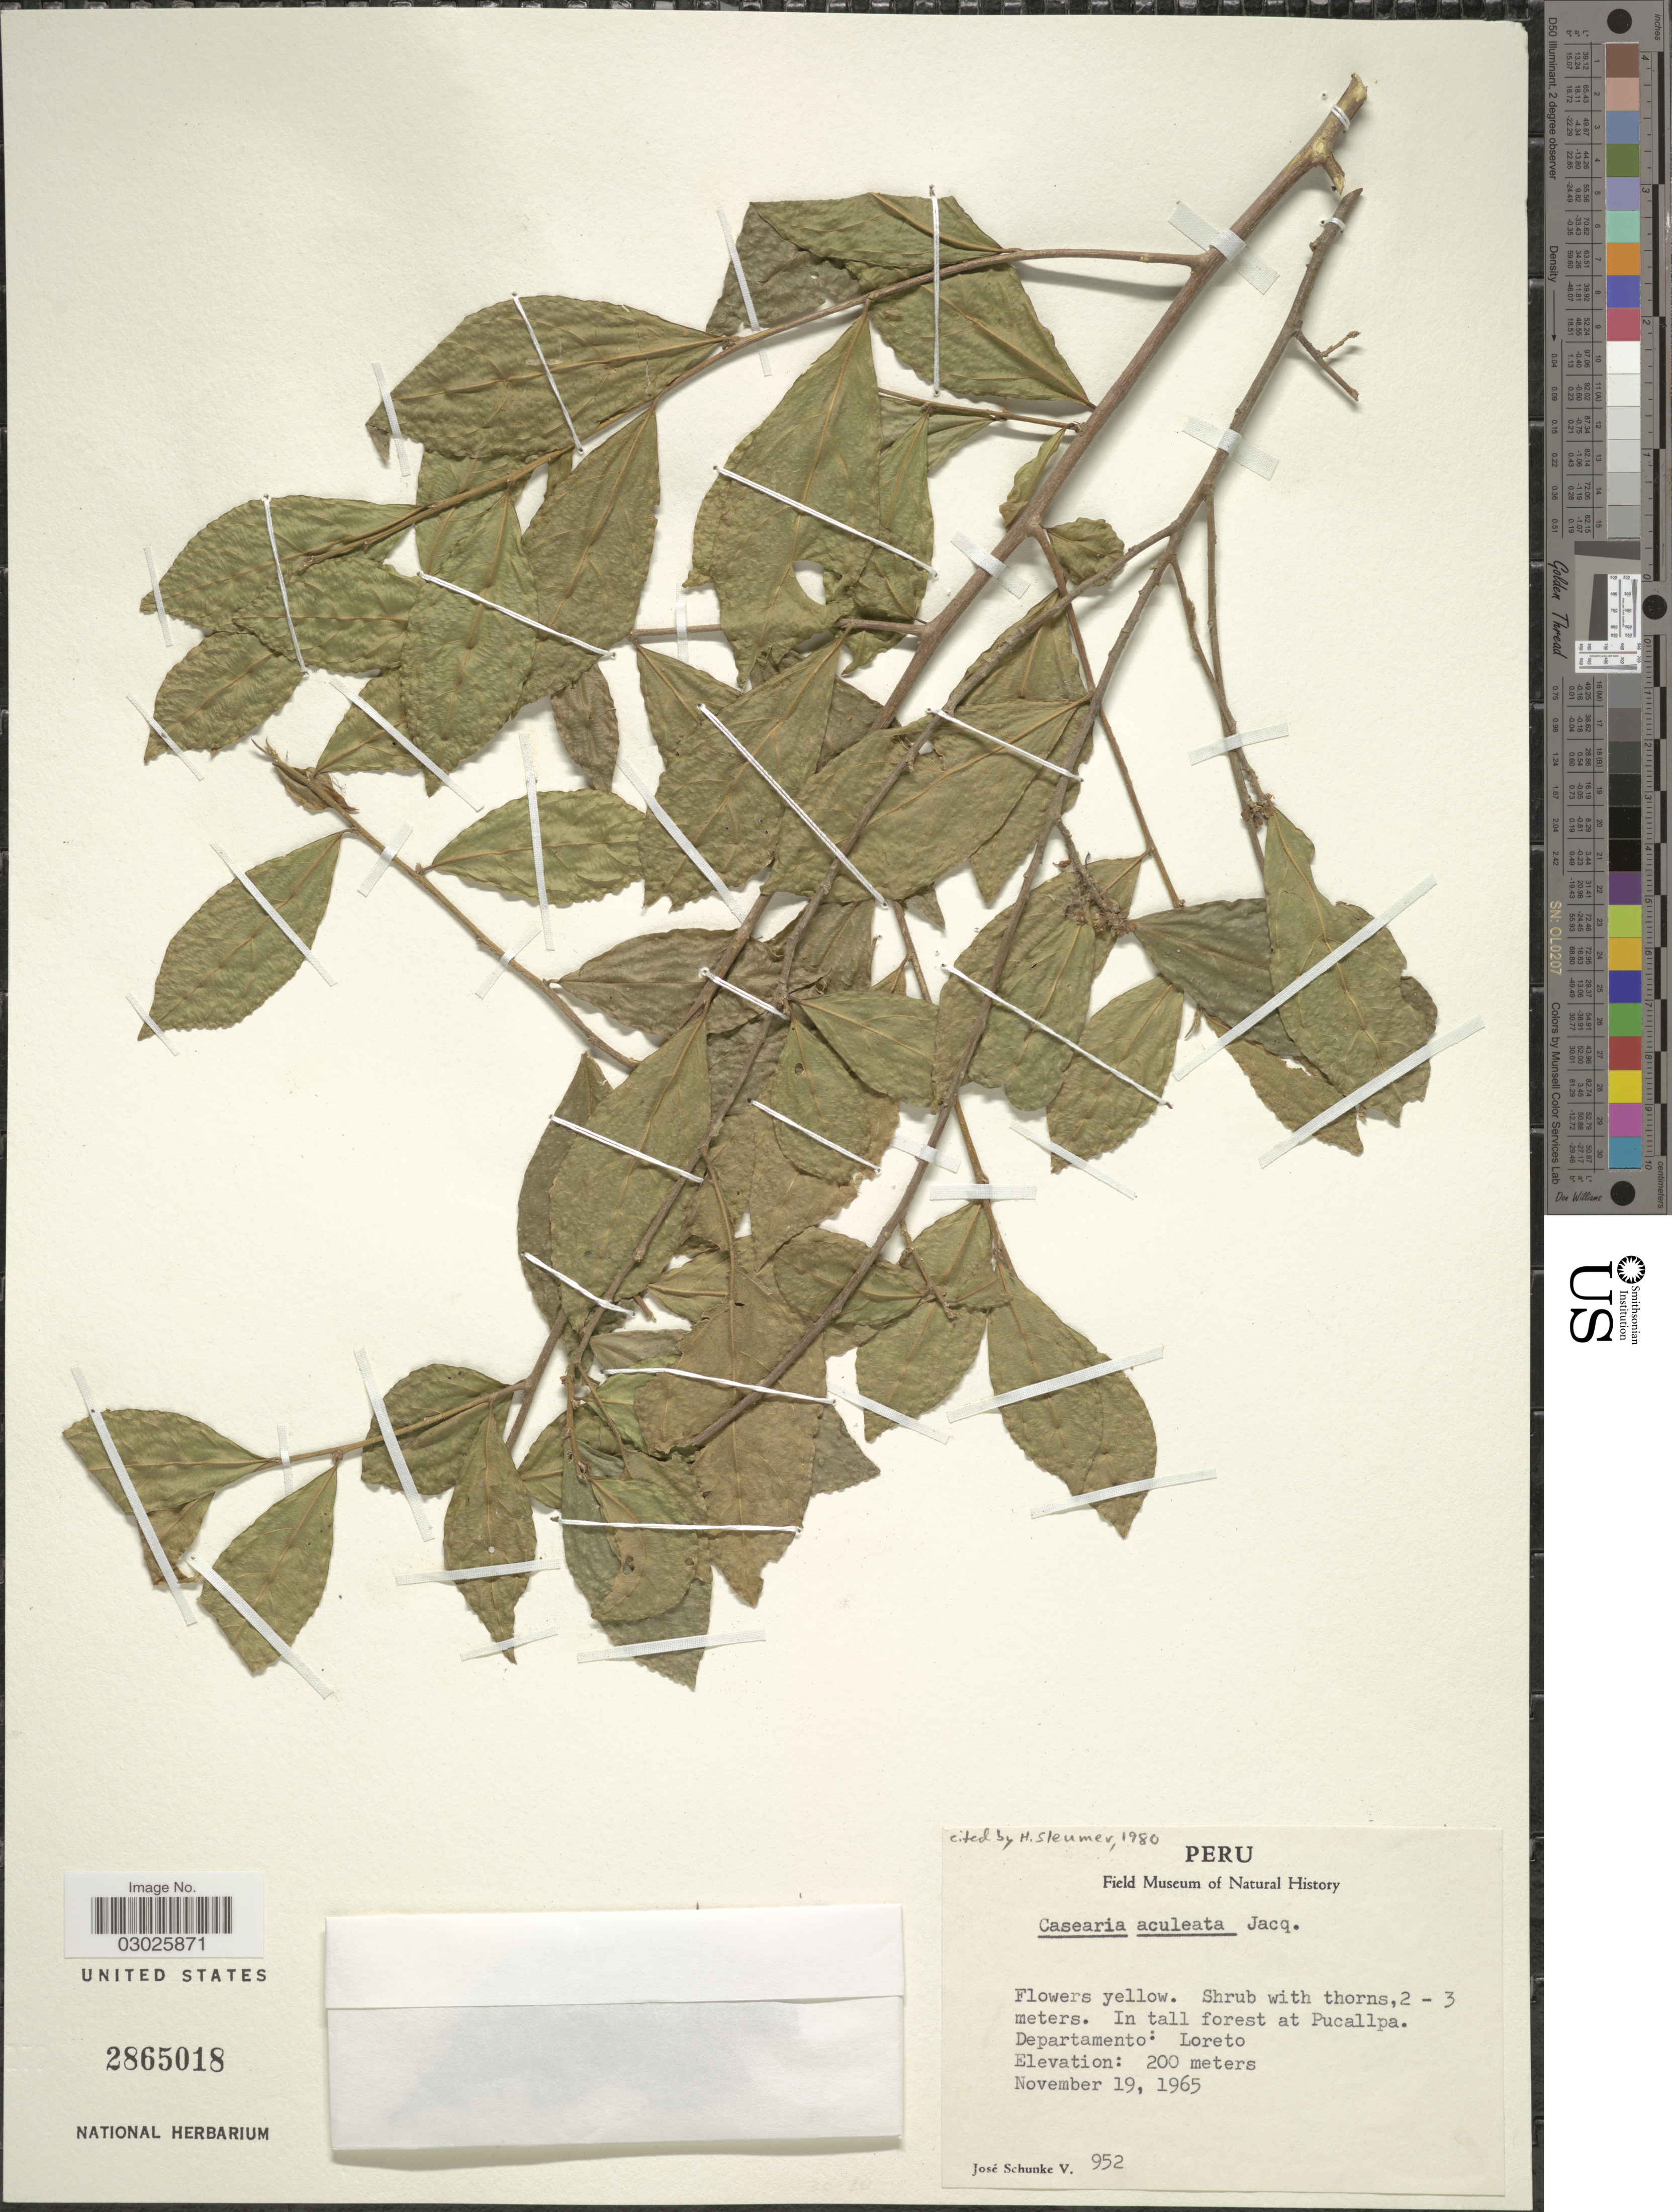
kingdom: Plantae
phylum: Tracheophyta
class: Magnoliopsida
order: Malpighiales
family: Salicaceae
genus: Casearia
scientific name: Casearia aculeata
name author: Jacq.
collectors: J. Schunke Vigo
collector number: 952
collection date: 1965-11-19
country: Peru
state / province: Loreto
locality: In tall forest at Pucallpa. Departamento: Loreto.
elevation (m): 200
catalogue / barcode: US 2865018